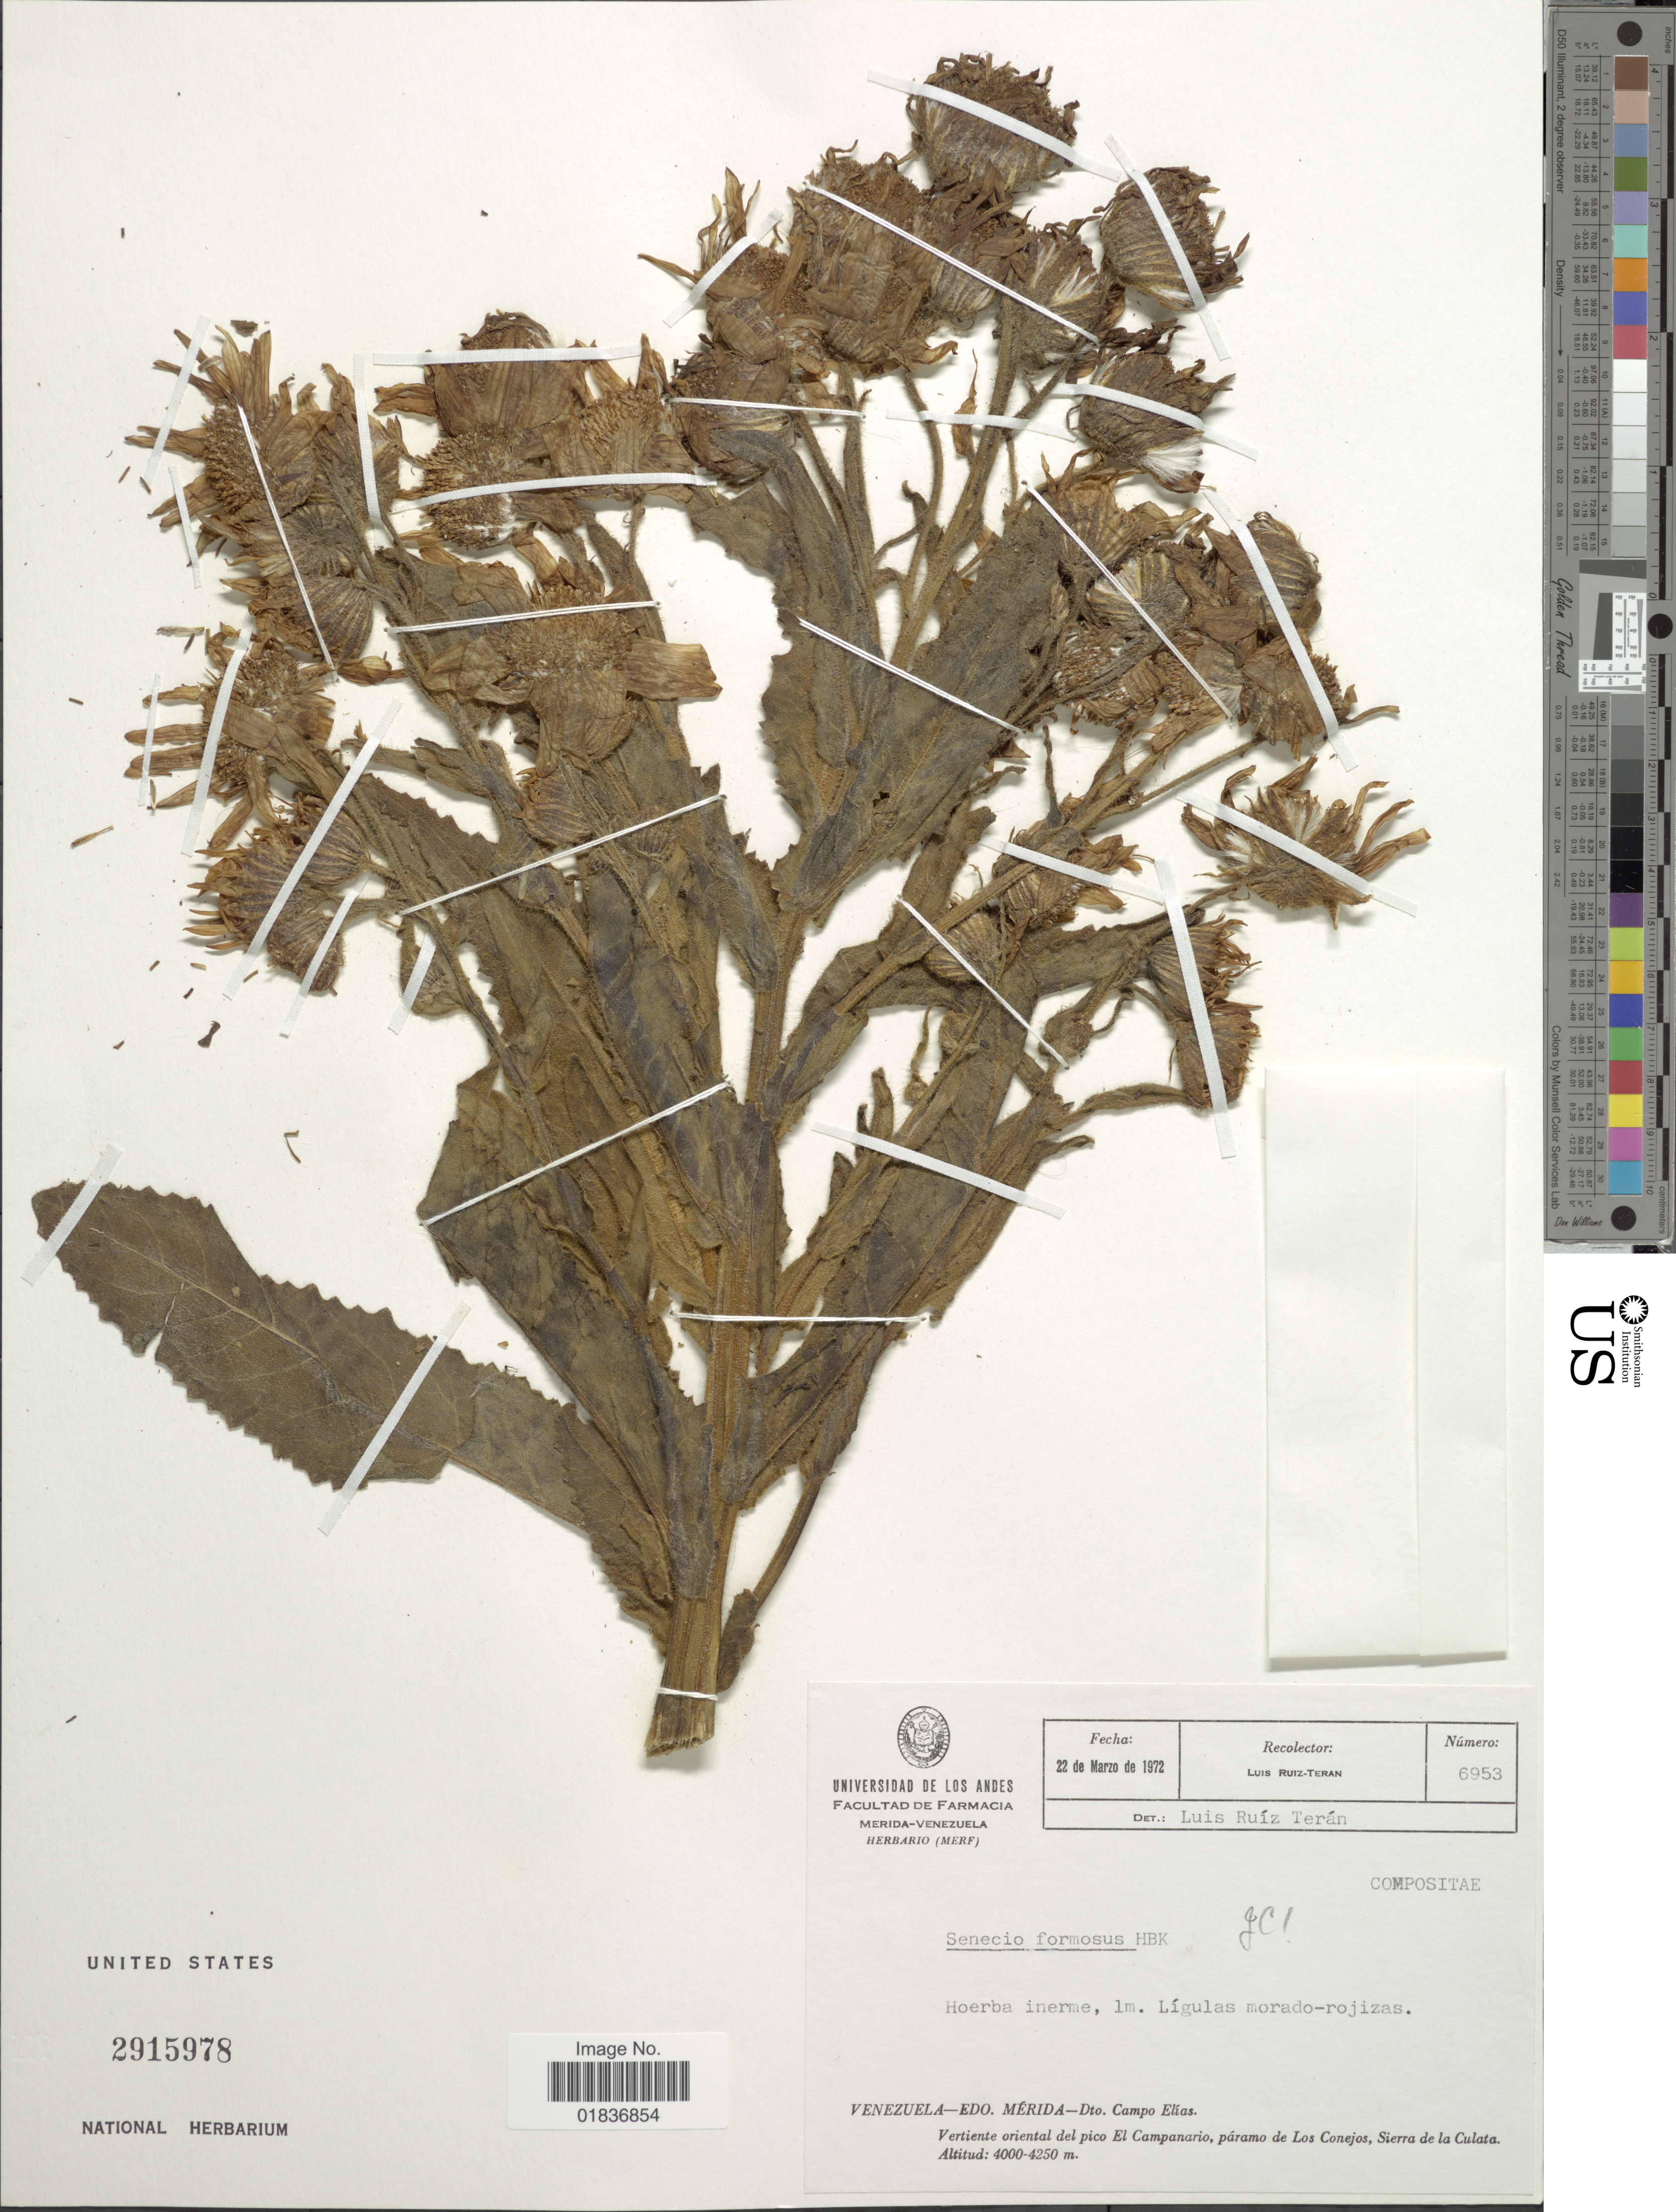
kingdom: Plantae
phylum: Tracheophyta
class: Magnoliopsida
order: Asterales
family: Asteraceae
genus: Senecio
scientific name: Senecio wedglacialis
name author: Cuatrec.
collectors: L. E. Ruíz-Terán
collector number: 6953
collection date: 1972-03-22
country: Venezuela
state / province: Mérida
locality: Edo. Merida-Dto. Campo Elias. Vertiente oriental del pico EL Campanario, paramo de Los Conejos, Sierra de la Culata.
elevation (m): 4000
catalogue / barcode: US 2915978